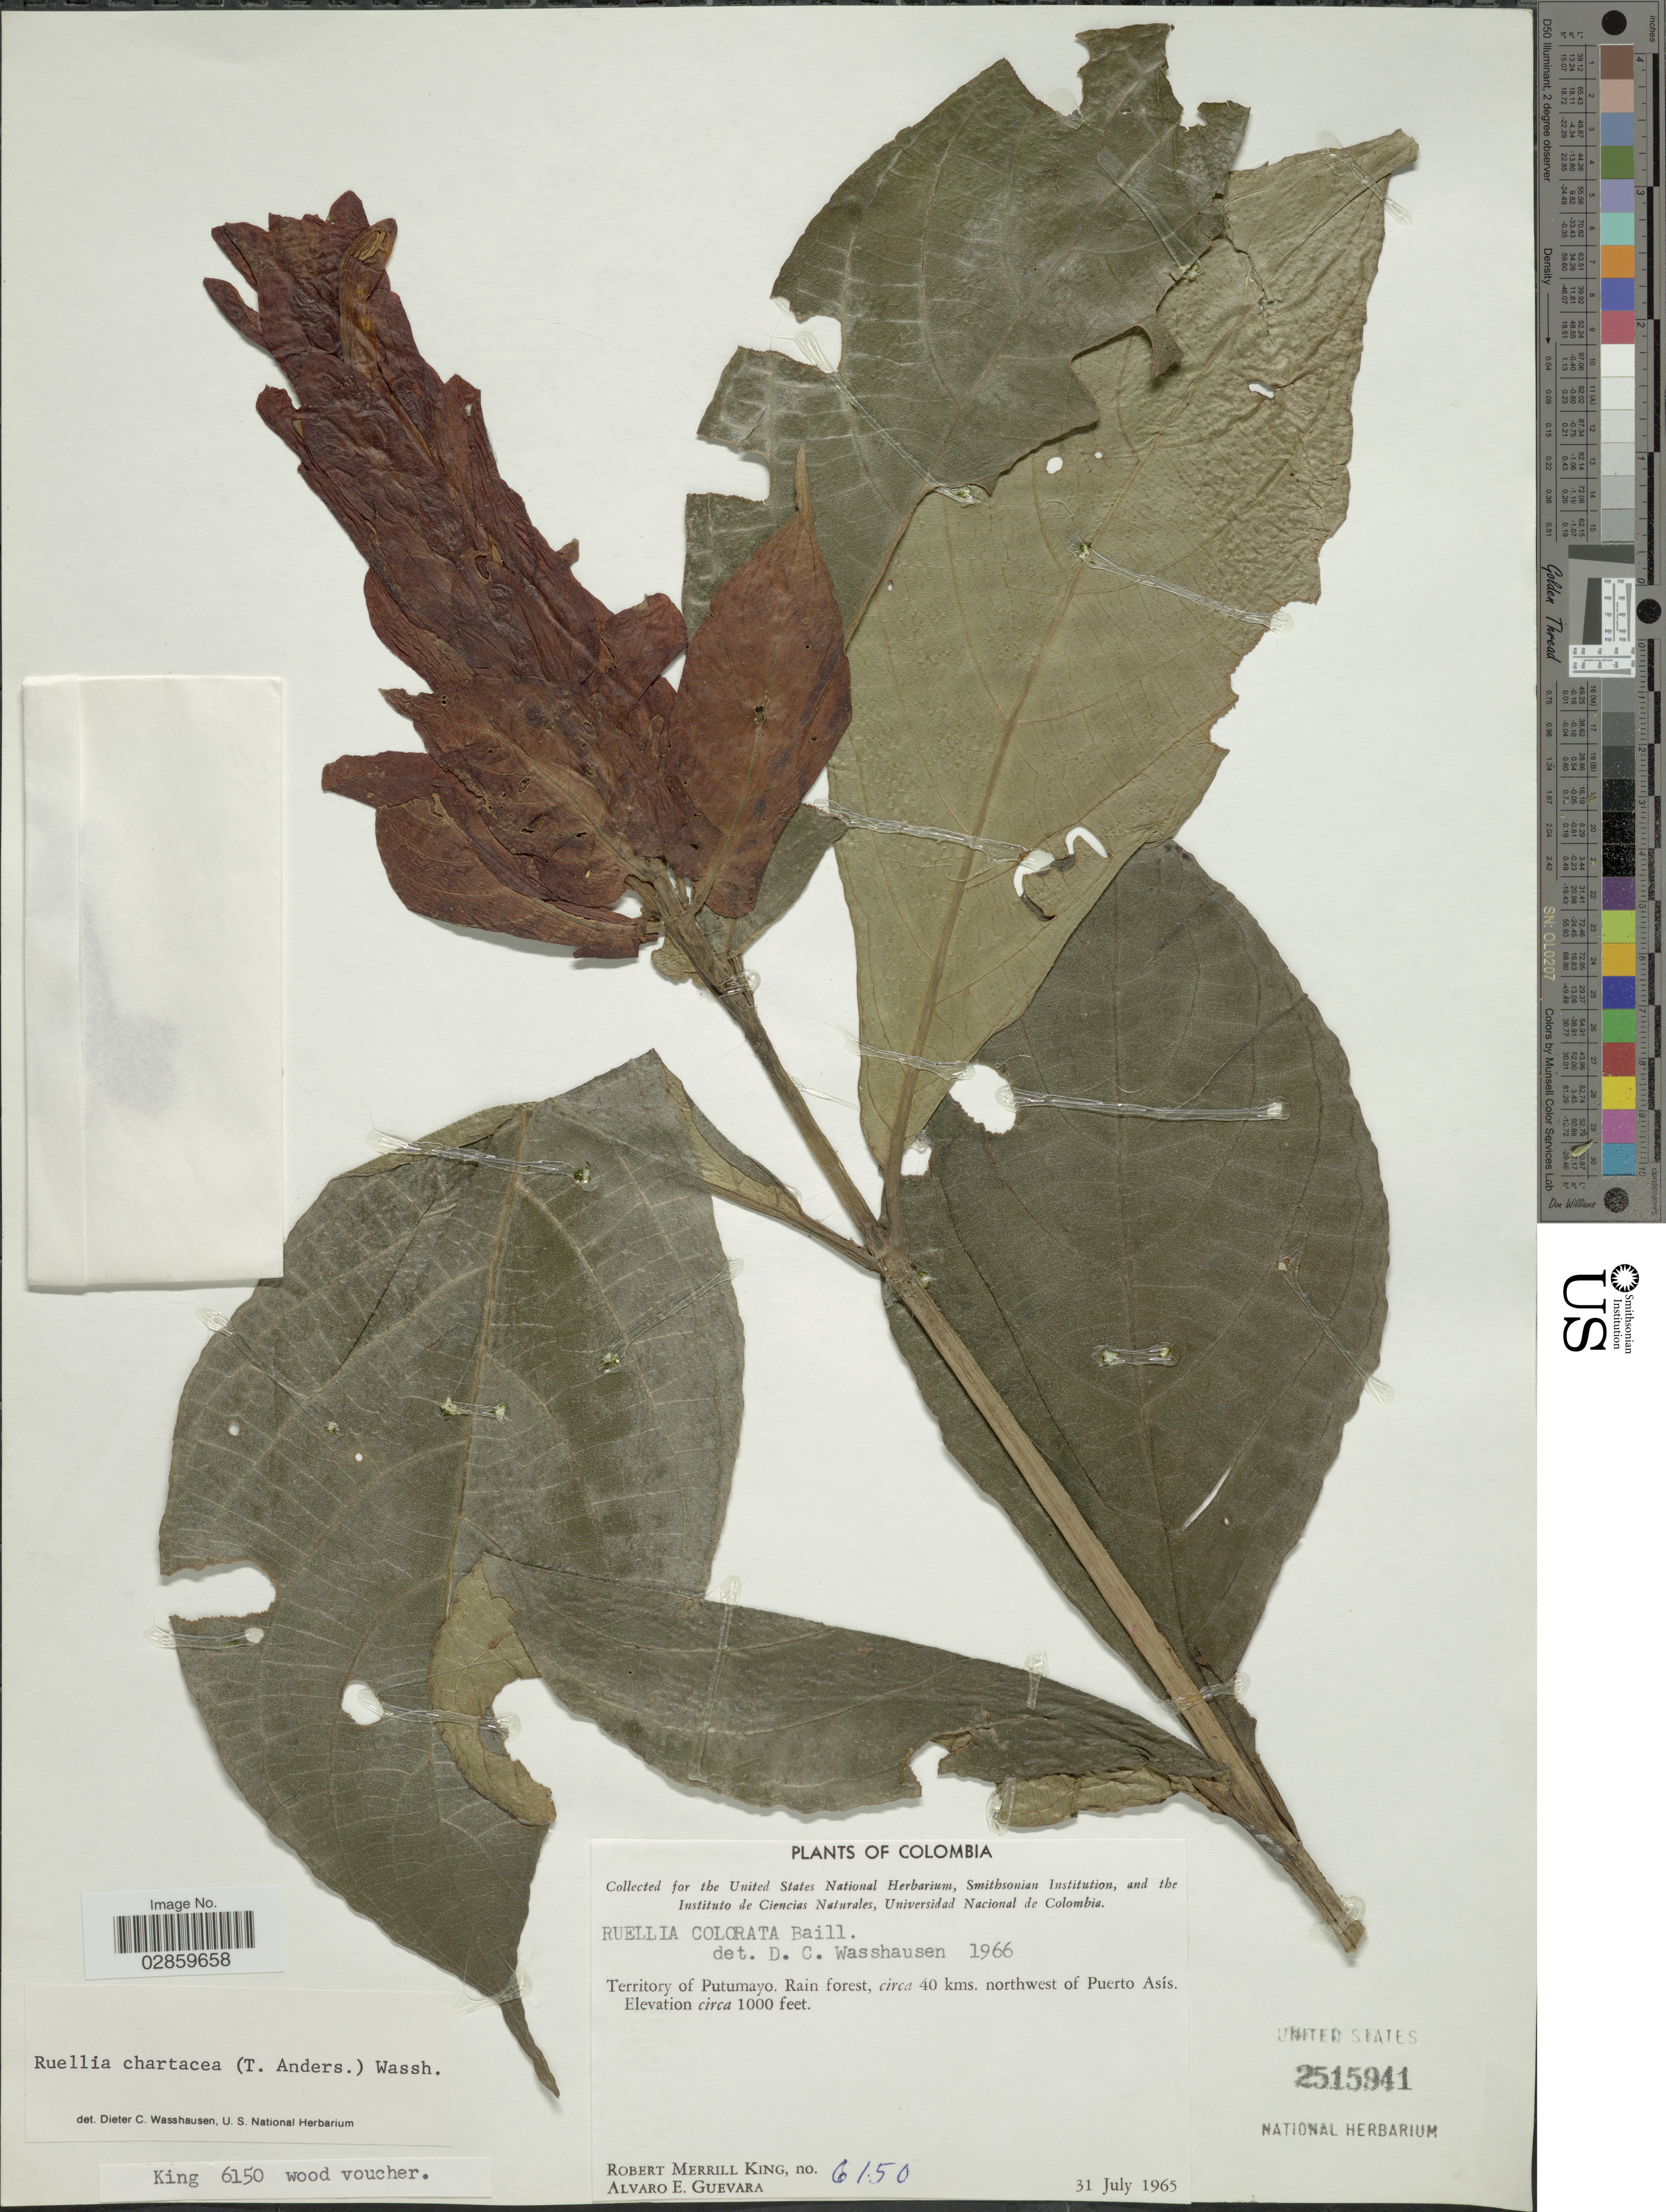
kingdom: Plantae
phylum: Tracheophyta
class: Magnoliopsida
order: Lamiales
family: Acanthaceae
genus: Ruellia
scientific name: Ruellia chartacea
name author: (T. Anderson) Wassh.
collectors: R. M. King & A. E. Guevara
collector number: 6150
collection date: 1965-07-31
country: Colombia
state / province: Putumayo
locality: Territory of Putumayo. Rain forest, circa 40 kms. northwest of Puerto Asís.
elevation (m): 305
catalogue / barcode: US 2515941